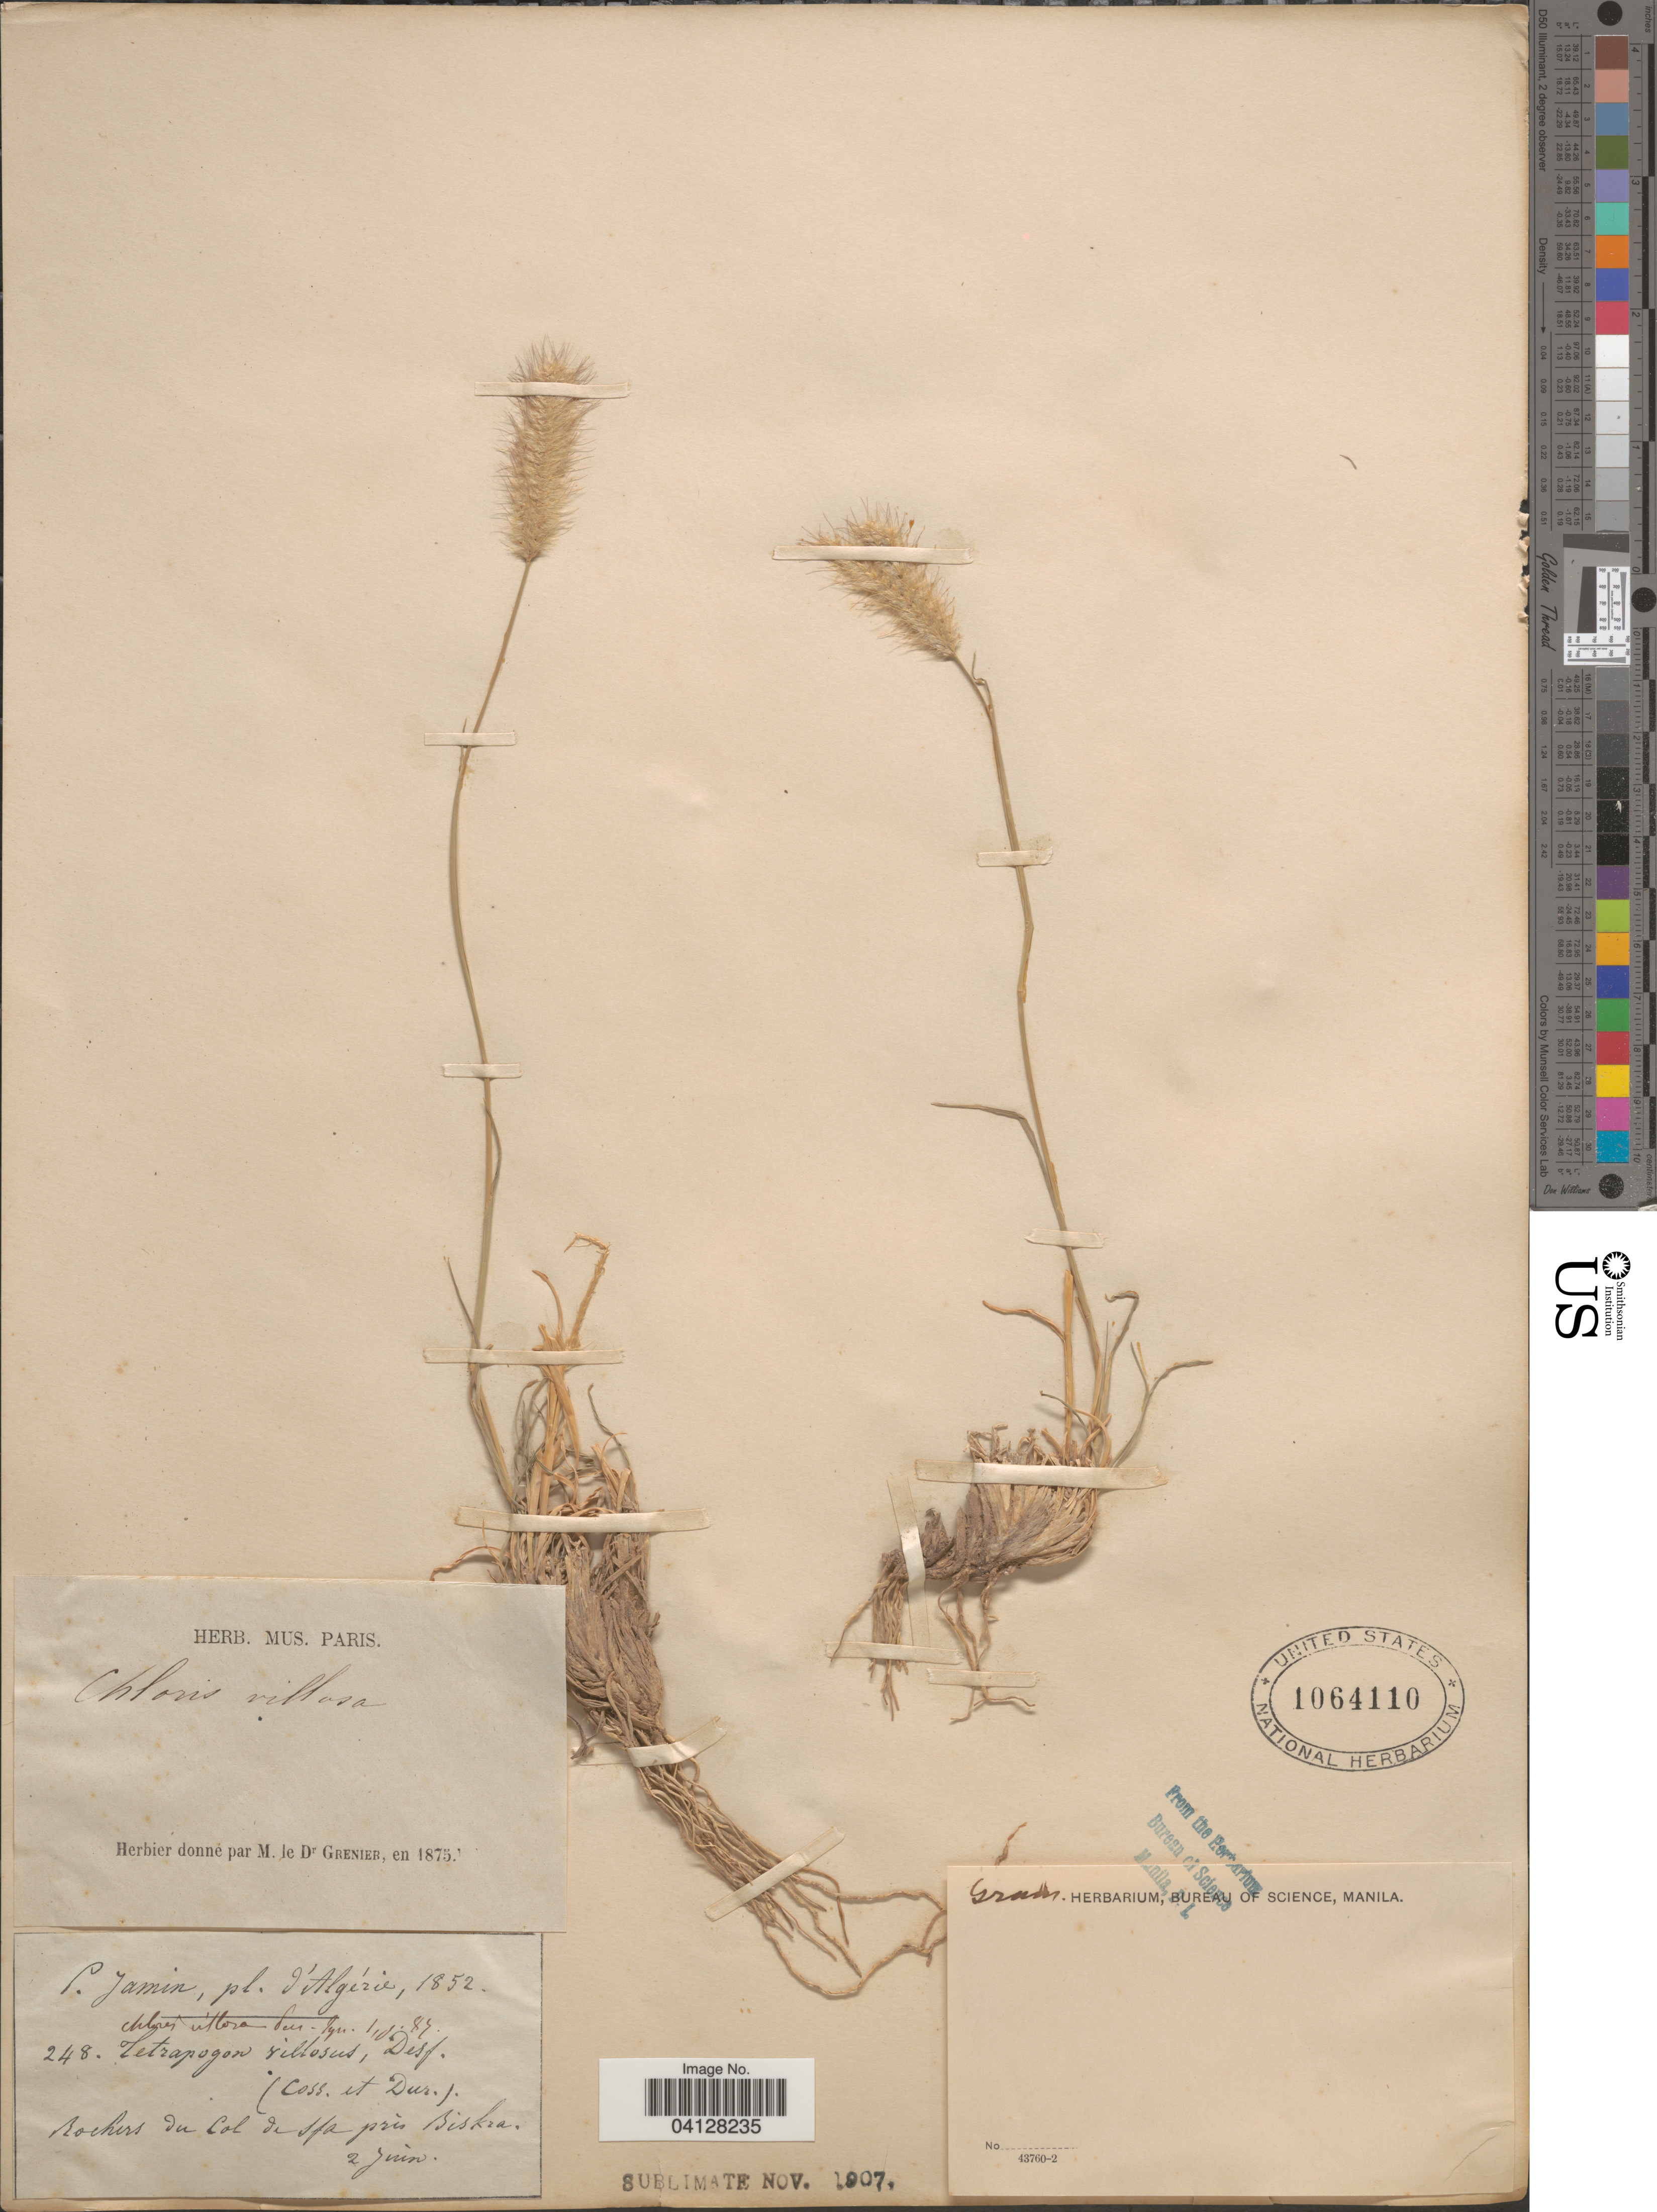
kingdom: Plantae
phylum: Tracheophyta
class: Liliopsida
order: Poales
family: Poaceae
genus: Chloris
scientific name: Chloris villosa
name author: (Desf.) Pers.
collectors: P. Jamin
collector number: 248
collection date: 1852-06-02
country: Algeria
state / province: Biskra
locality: Algérie. Rochers du Col de S/a près Biskra.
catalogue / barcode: US 1064110